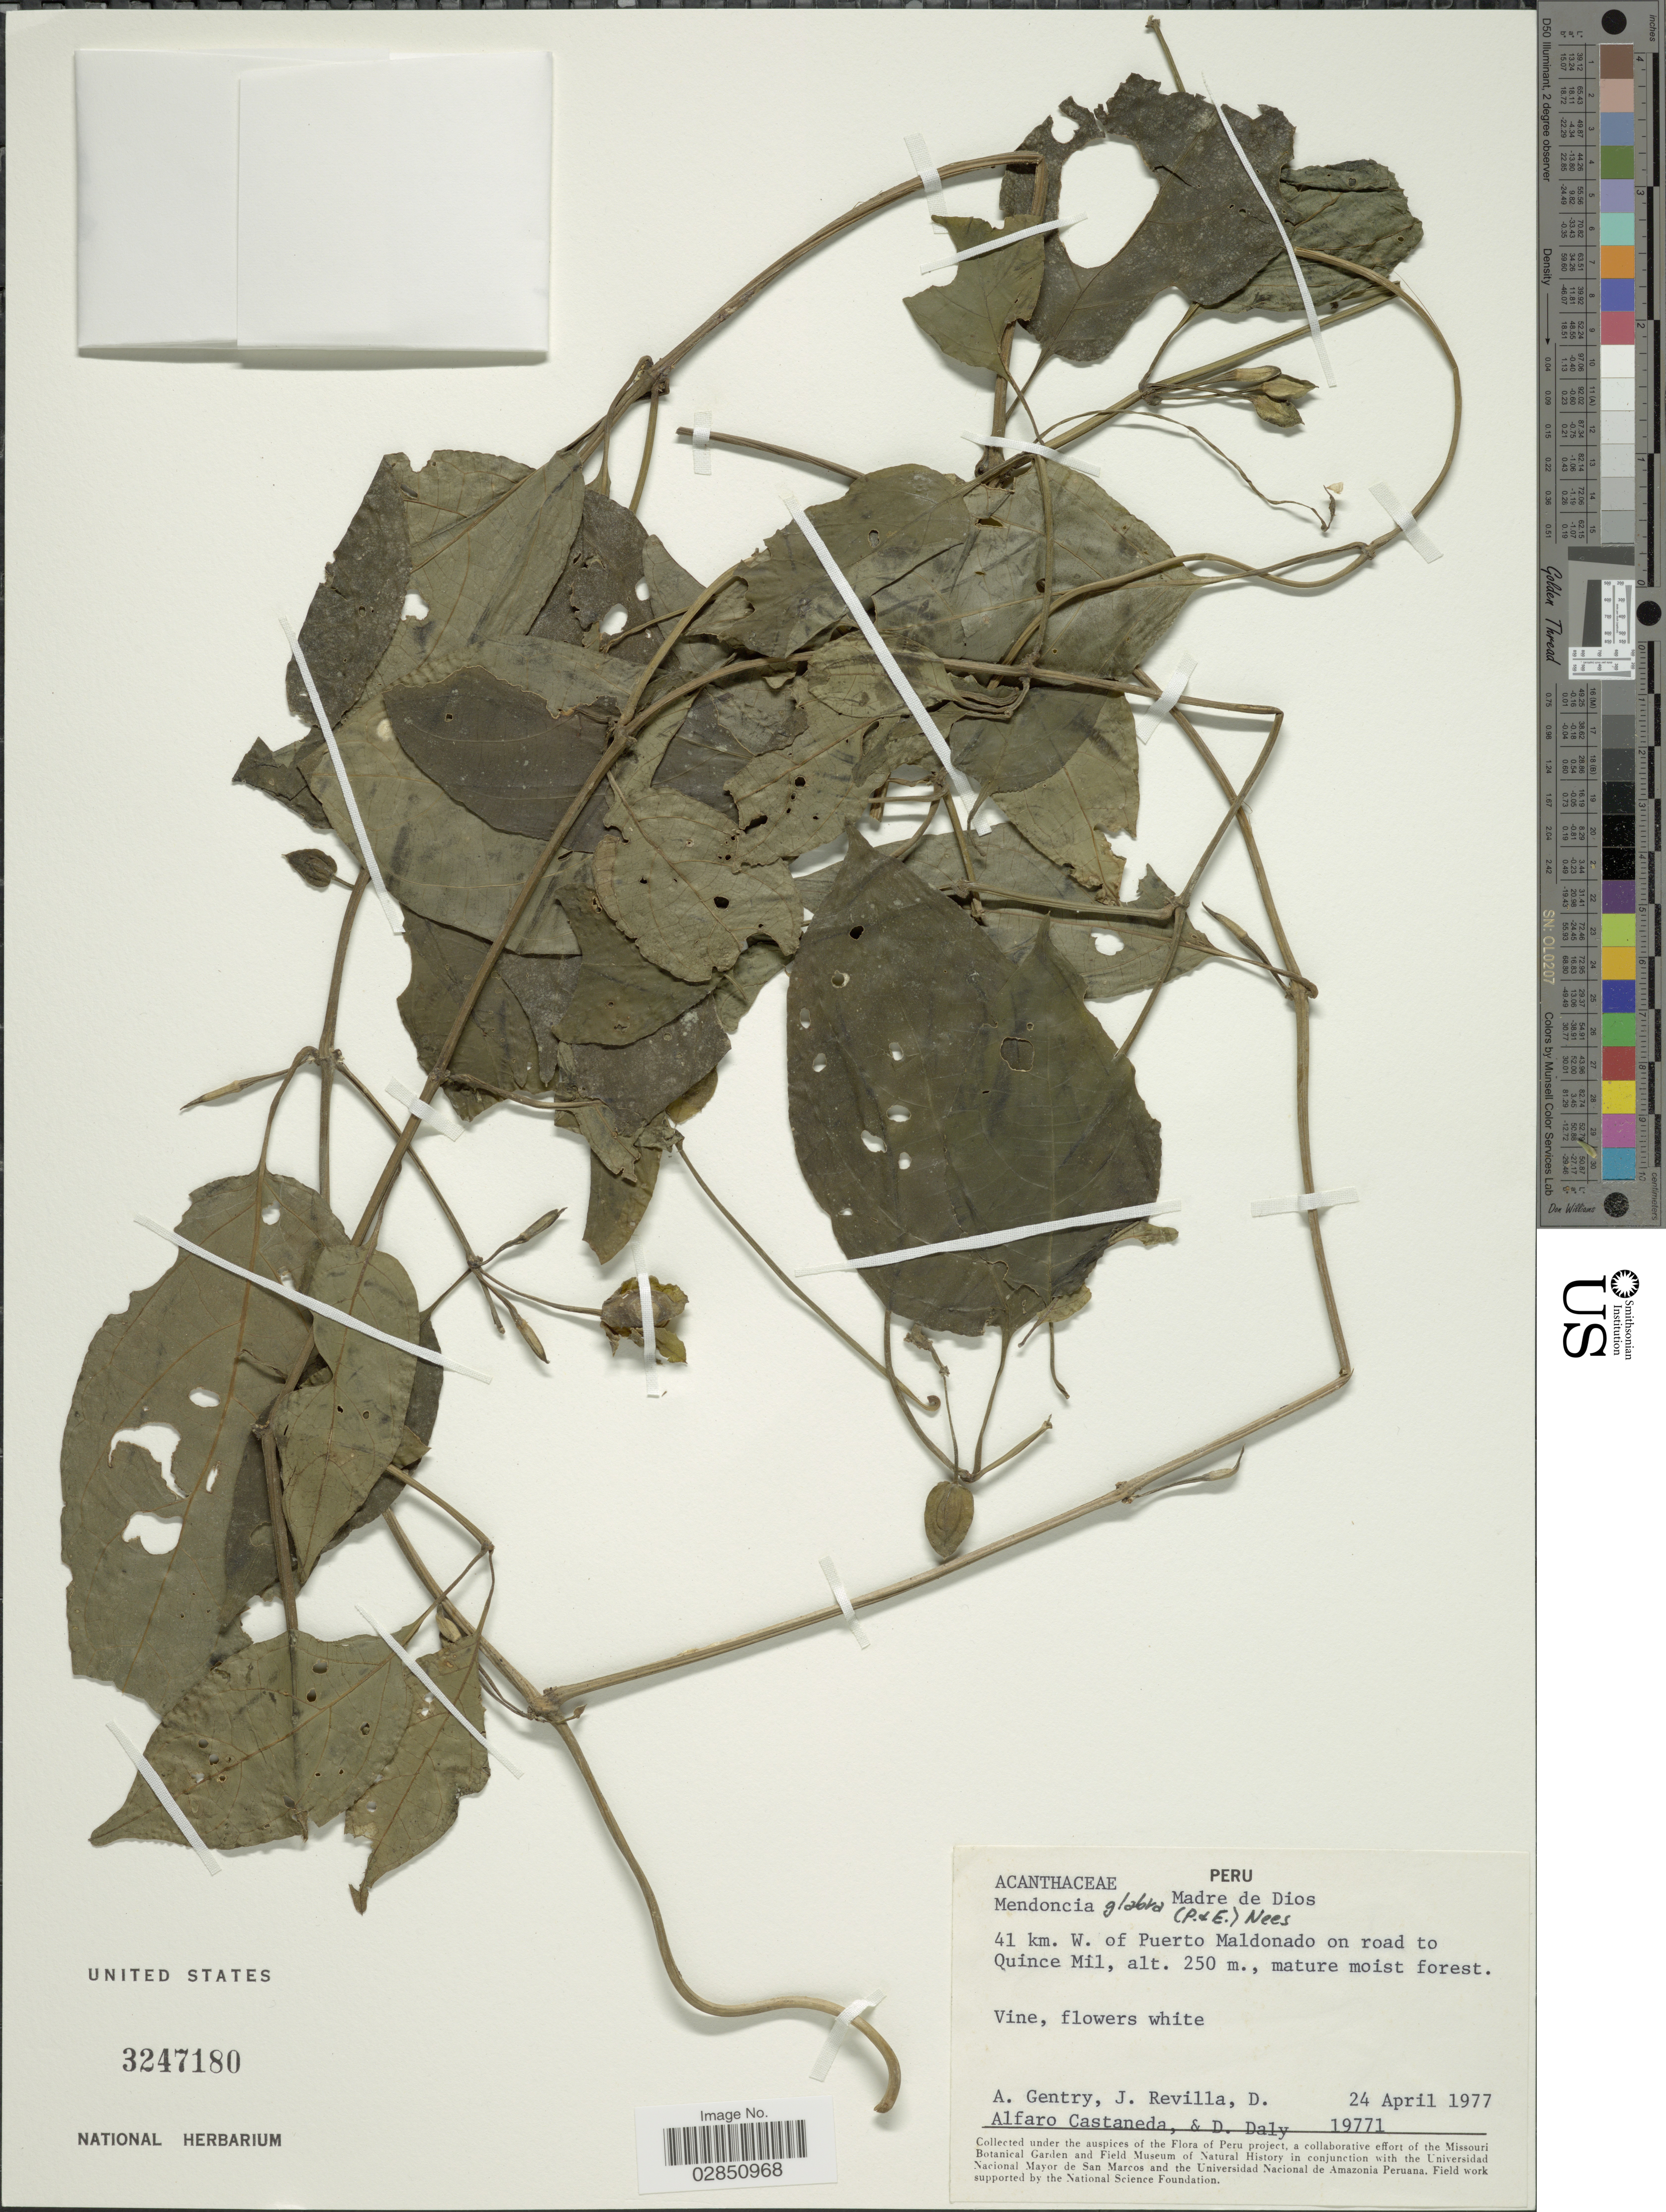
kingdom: Plantae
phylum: Tracheophyta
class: Magnoliopsida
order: Lamiales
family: Acanthaceae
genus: Mendoncia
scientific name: Mendoncia glabra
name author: (Poepp. & Endl.) Nees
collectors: A. H. Gentry, J. Revilla, A. Castañeda & D. C. Daly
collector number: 19771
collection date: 1977-04-24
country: Peru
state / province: Madre de Dios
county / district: Tambopata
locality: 41 km. W of Puerto Maldonado on road to Quince Mil.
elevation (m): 250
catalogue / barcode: US 3247180